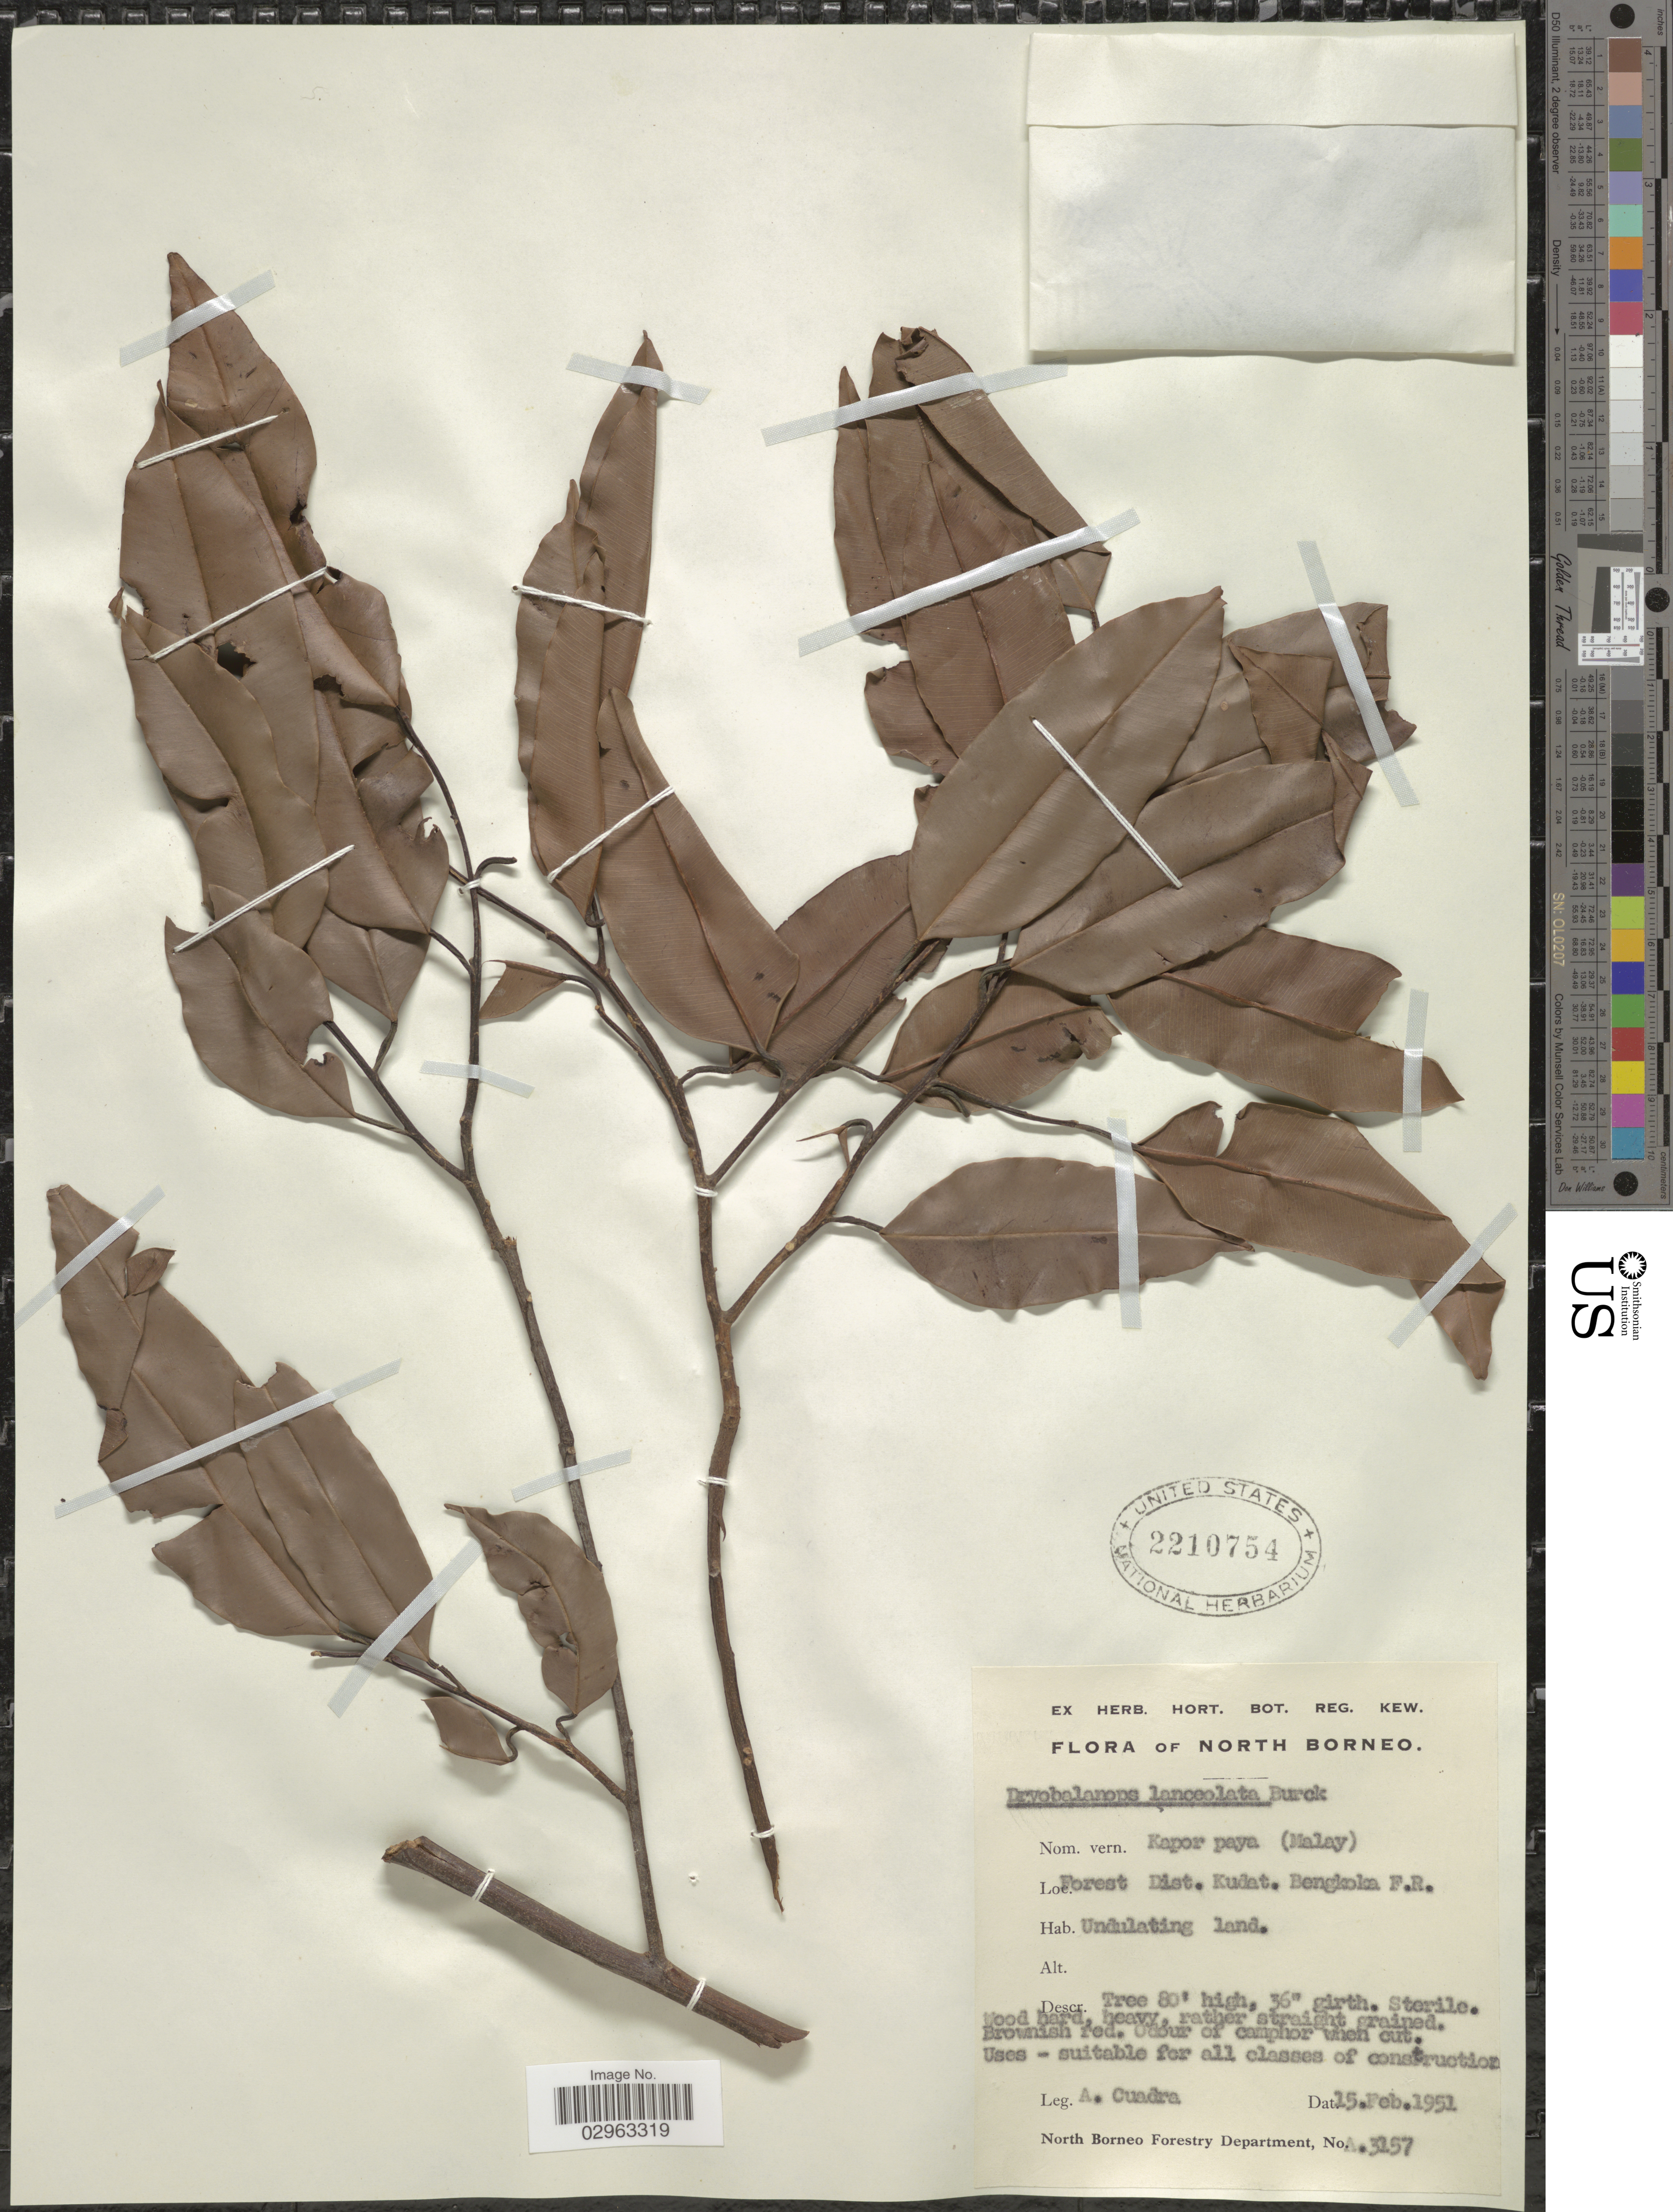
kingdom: Plantae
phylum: Tracheophyta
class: Magnoliopsida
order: Malvales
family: Dipterocarpaceae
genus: Dryobalanops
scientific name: Dryobalanops lanceolata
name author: Burck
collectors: A. Cuadra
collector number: A 3157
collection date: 1951-02-15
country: Malaysia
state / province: Sabah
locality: North Borneo, Forest Dist. Kudat. Bengkoka F.R.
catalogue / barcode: US 2210754